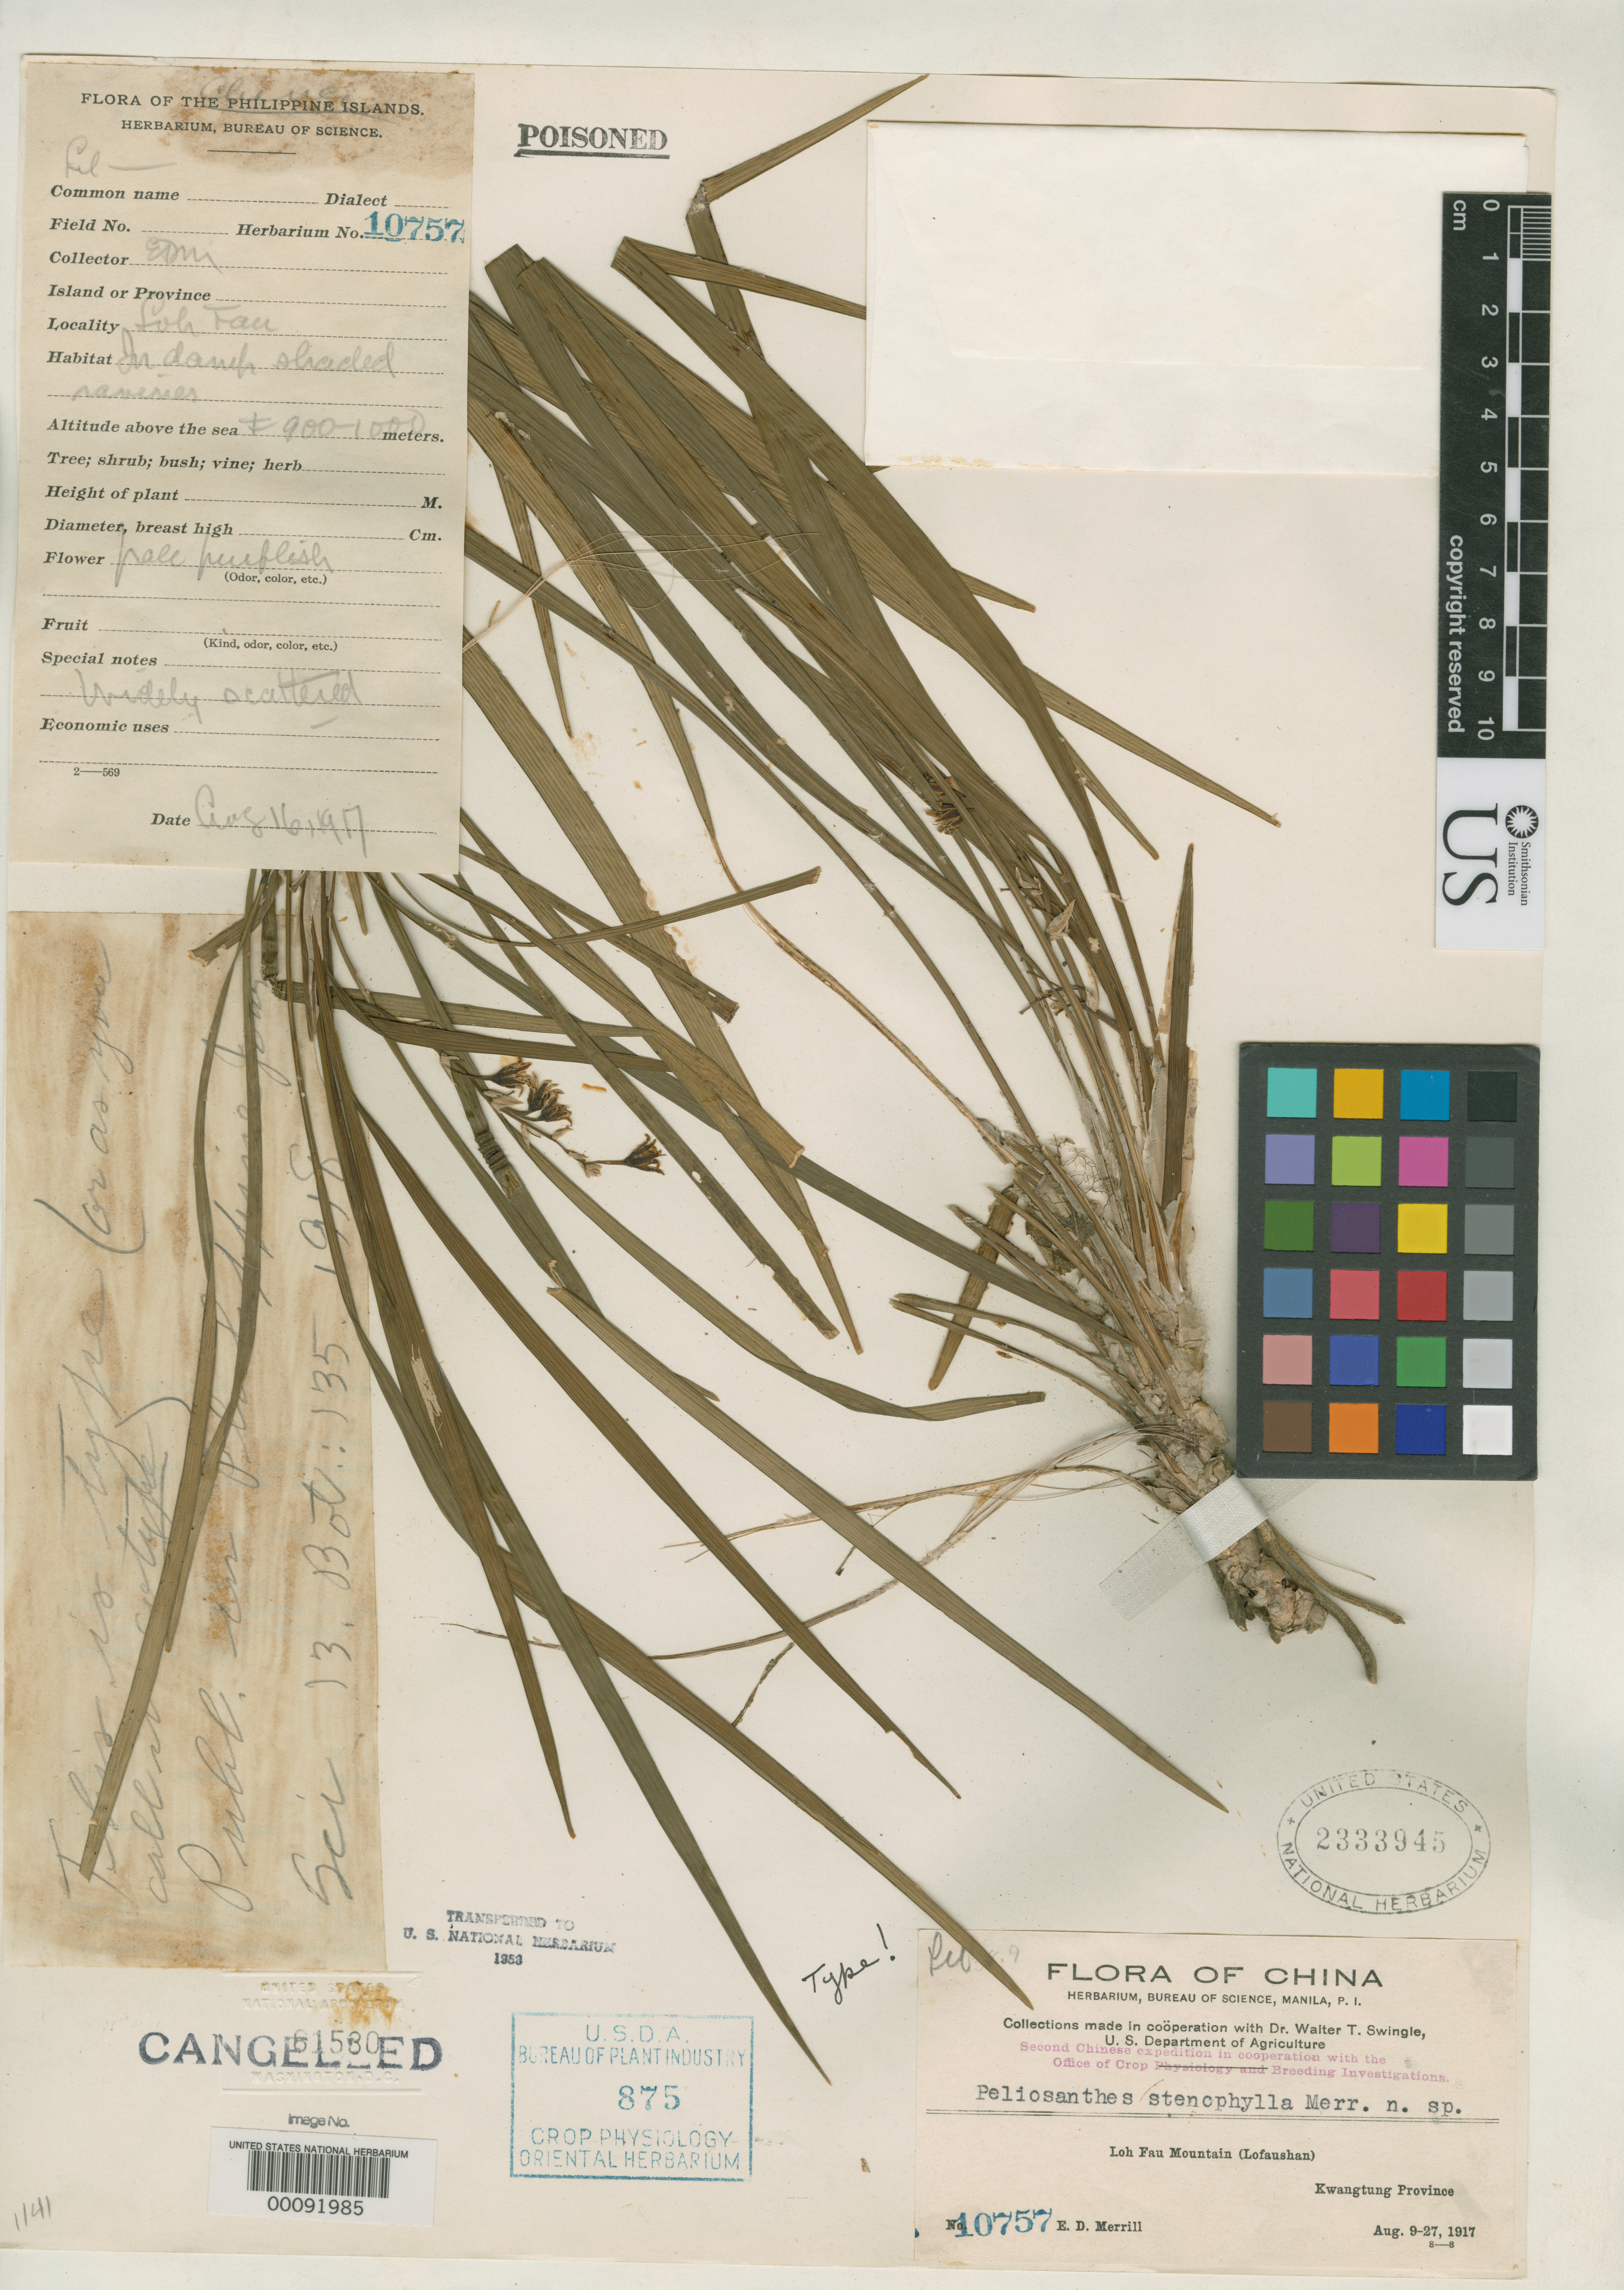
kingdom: Plantae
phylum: Tracheophyta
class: Liliopsida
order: Asparagales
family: Asparagaceae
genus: Peliosanthes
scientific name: Peliosanthes stenophylla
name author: Merr.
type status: Isotype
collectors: E. D. Merrill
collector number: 10757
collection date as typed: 16 Aug 1917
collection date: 1917-08-16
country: China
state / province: Guangdong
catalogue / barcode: US 2333945